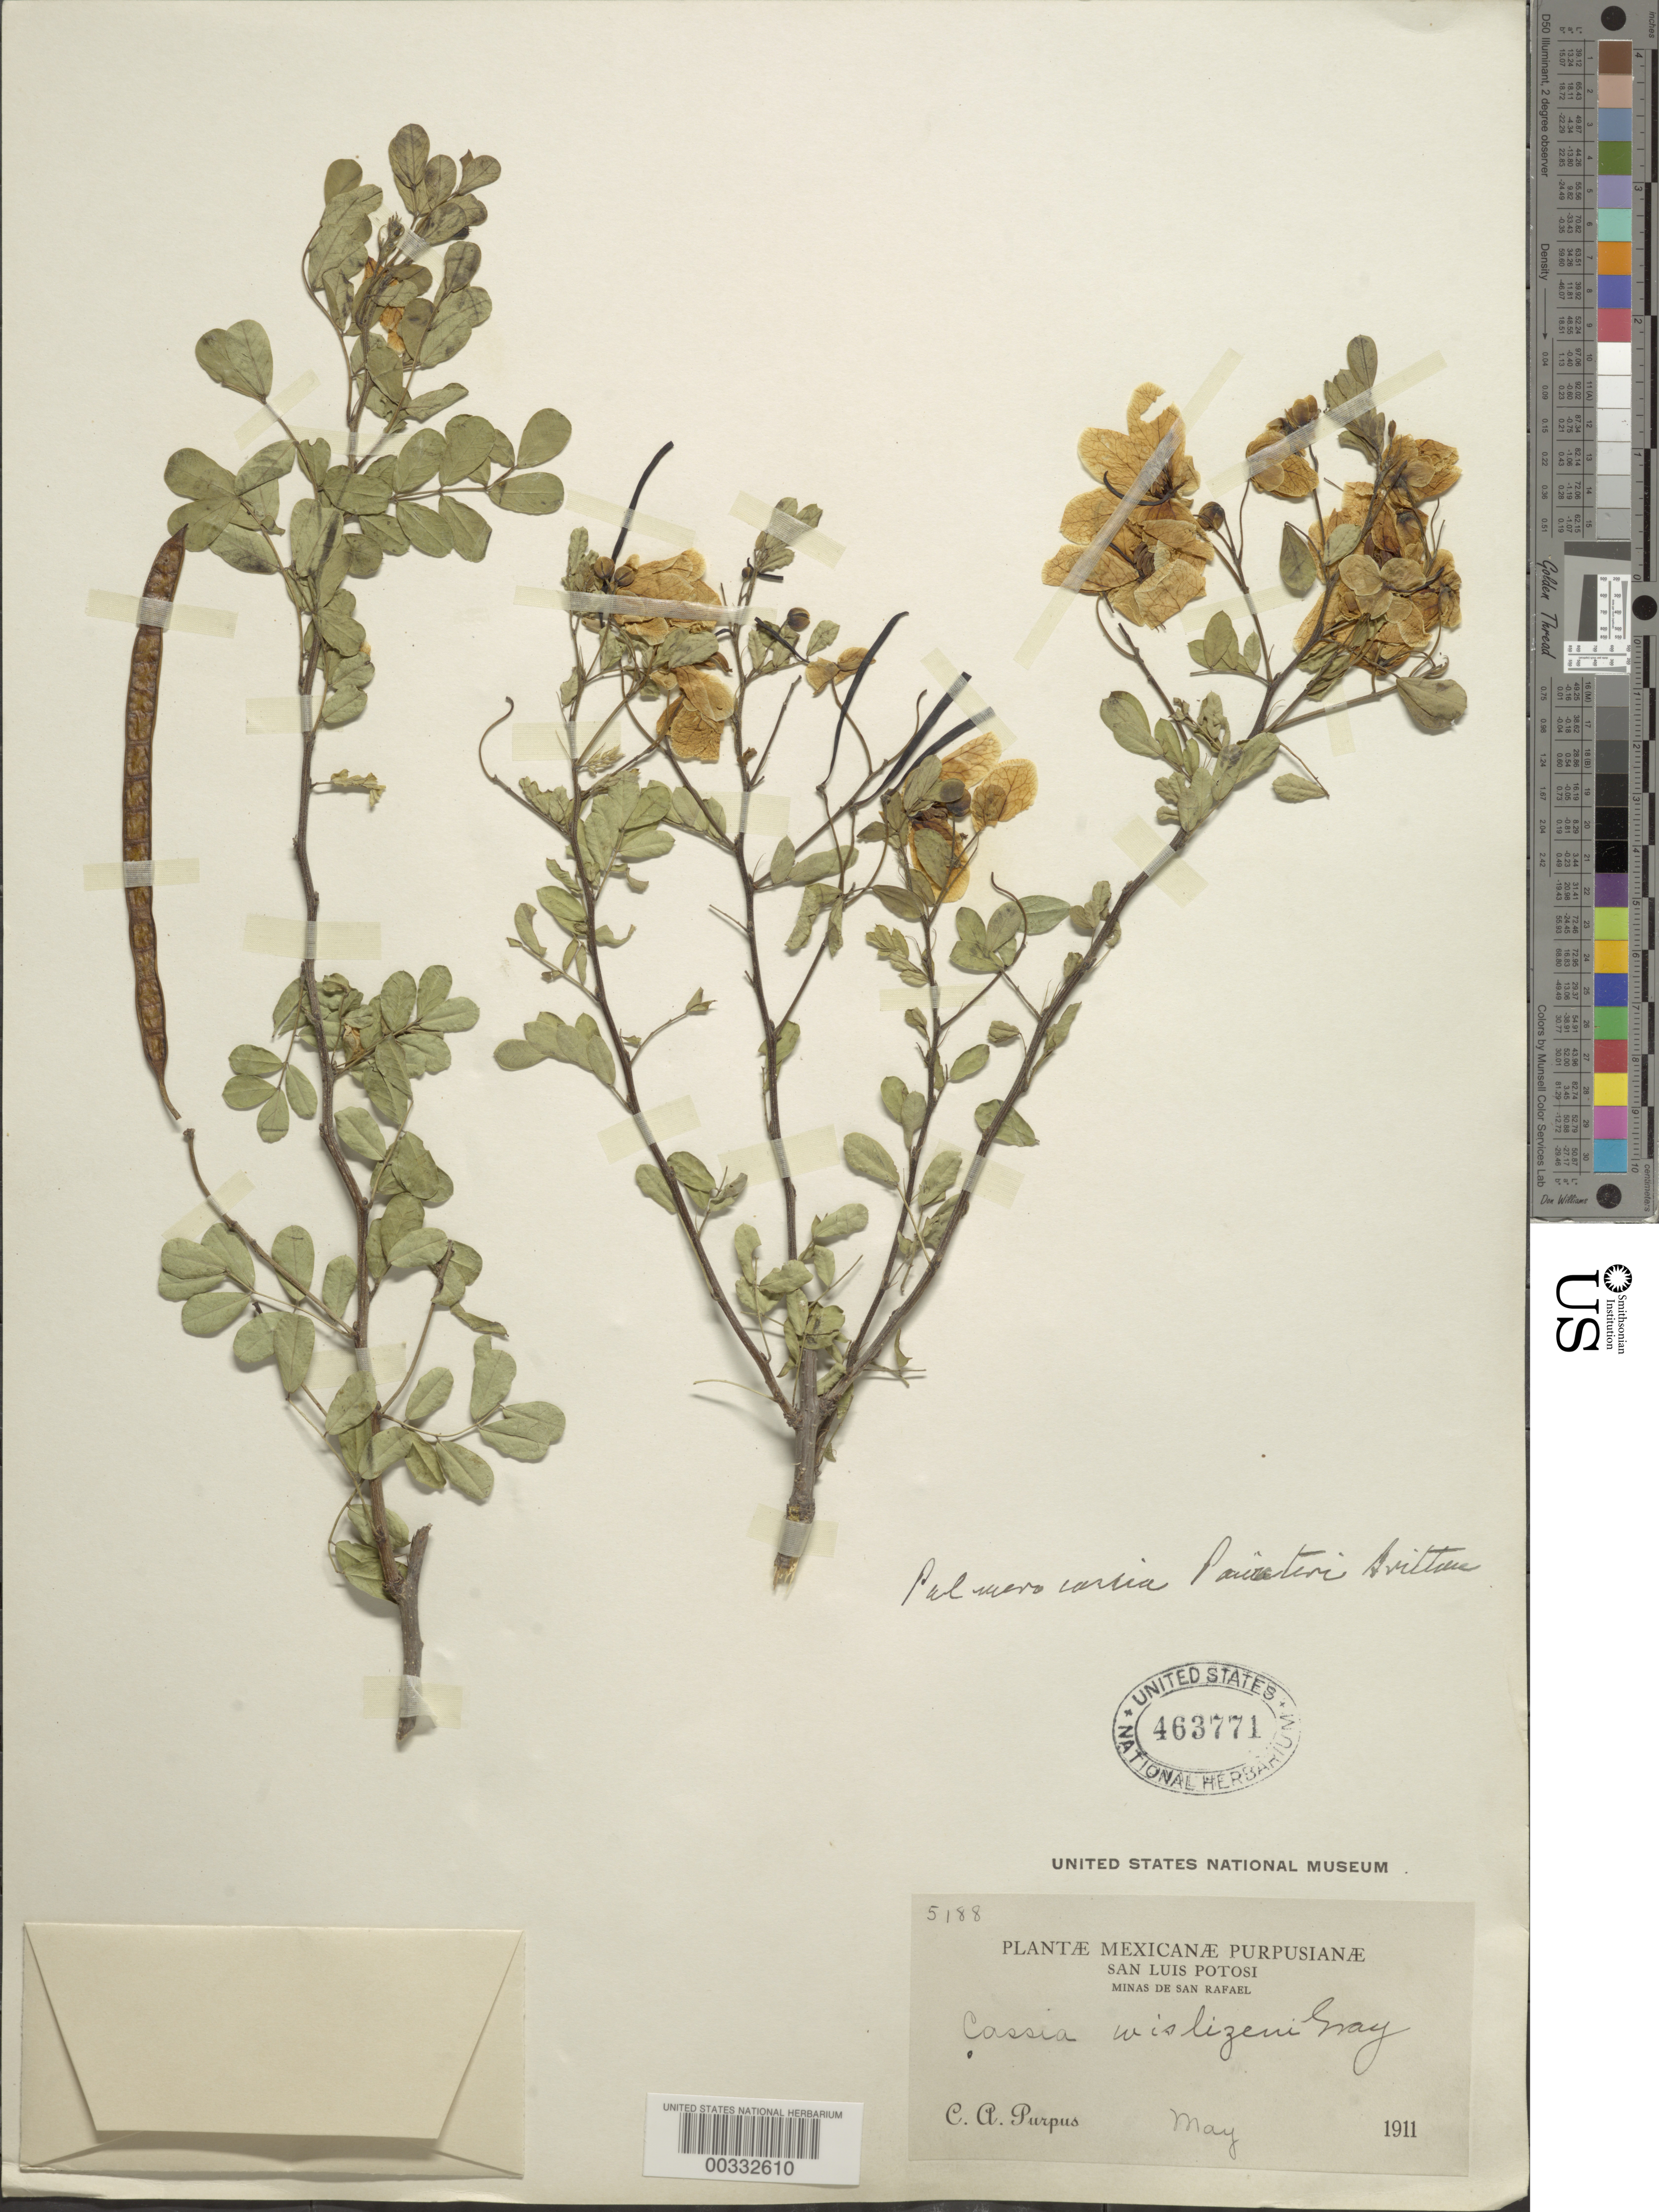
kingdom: Plantae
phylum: Tracheophyta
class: Magnoliopsida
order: Fabales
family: Fabaceae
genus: Senna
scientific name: Senna wislizeni var. painteri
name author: (Britton & Rose) H.S. Irwin & Barneby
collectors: C. A. Purpus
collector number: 5188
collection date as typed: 1911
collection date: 1911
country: Mexico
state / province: San Luis Potosí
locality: Minas de San Rafael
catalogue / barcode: US 463771